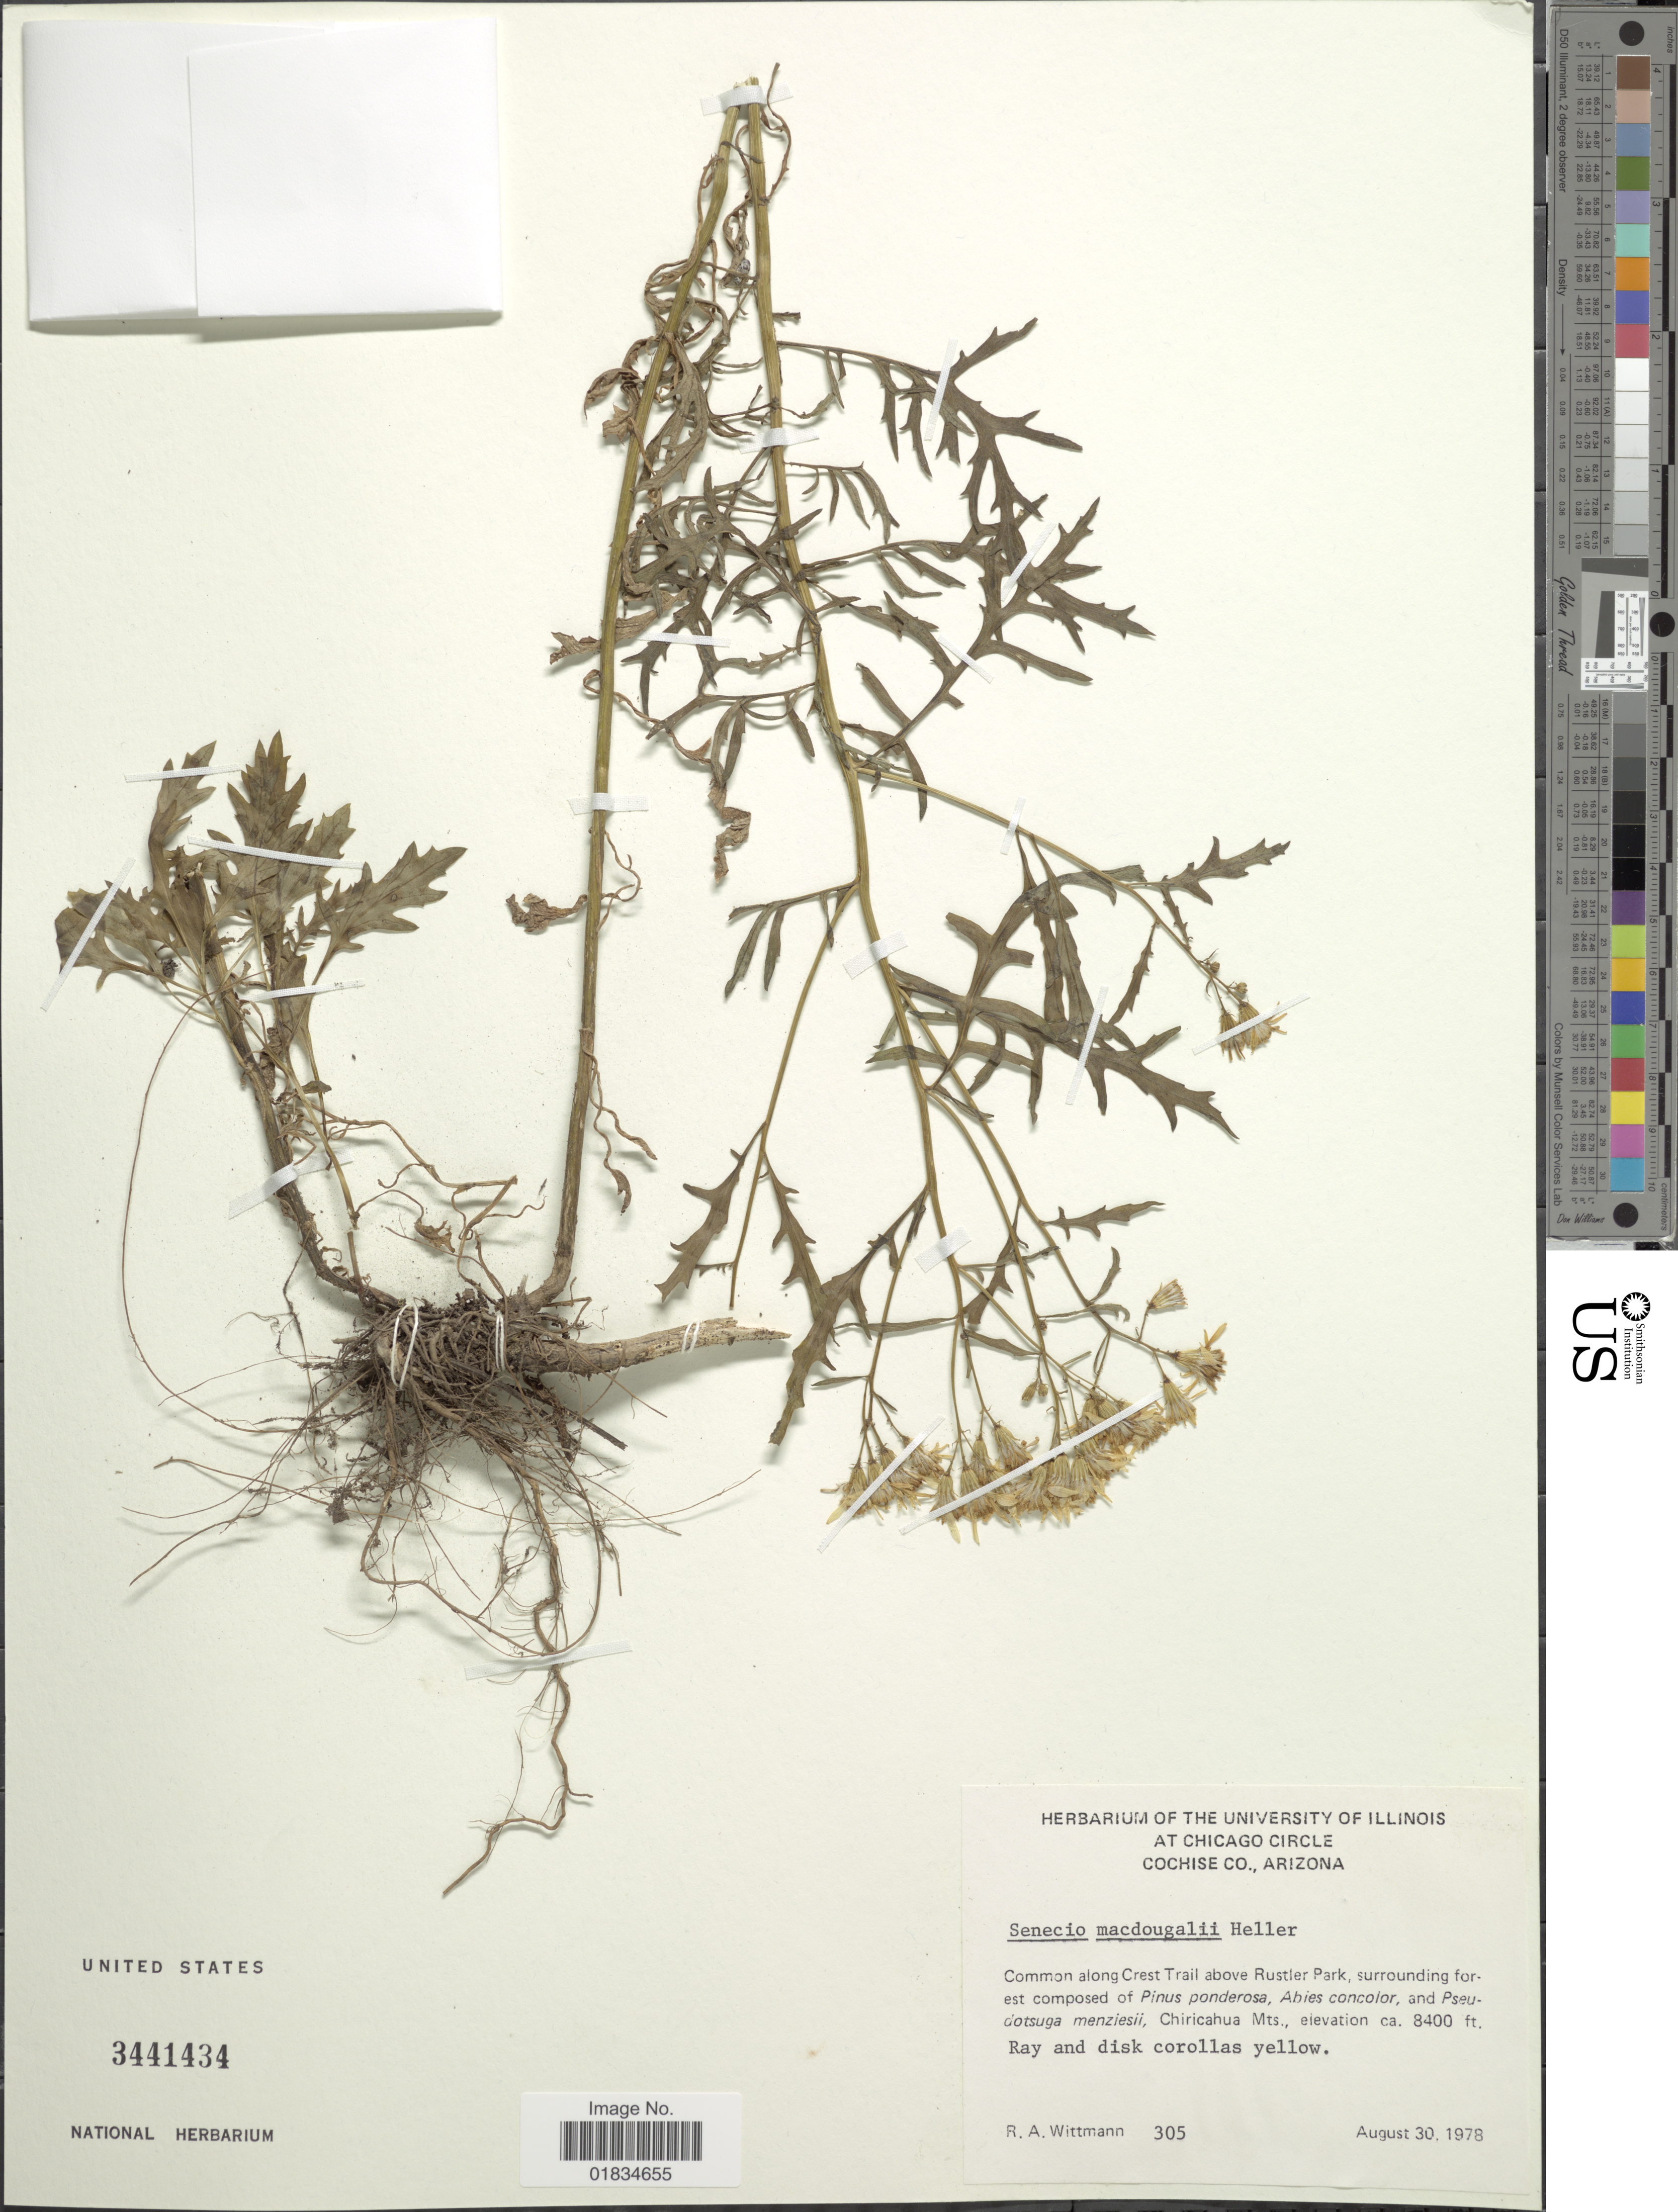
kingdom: Plantae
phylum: Tracheophyta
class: Magnoliopsida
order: Asterales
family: Asteraceae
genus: Senecio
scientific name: Senecio macdougalii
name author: A. Heller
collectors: R. Wittmann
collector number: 305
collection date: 1978-08-30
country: United States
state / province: Arizona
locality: Cochise Co., Arizona [unsure placement] Along Crest Trail above Rustler Park, Chiricahua Mts.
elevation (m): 2560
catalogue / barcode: US 3441434